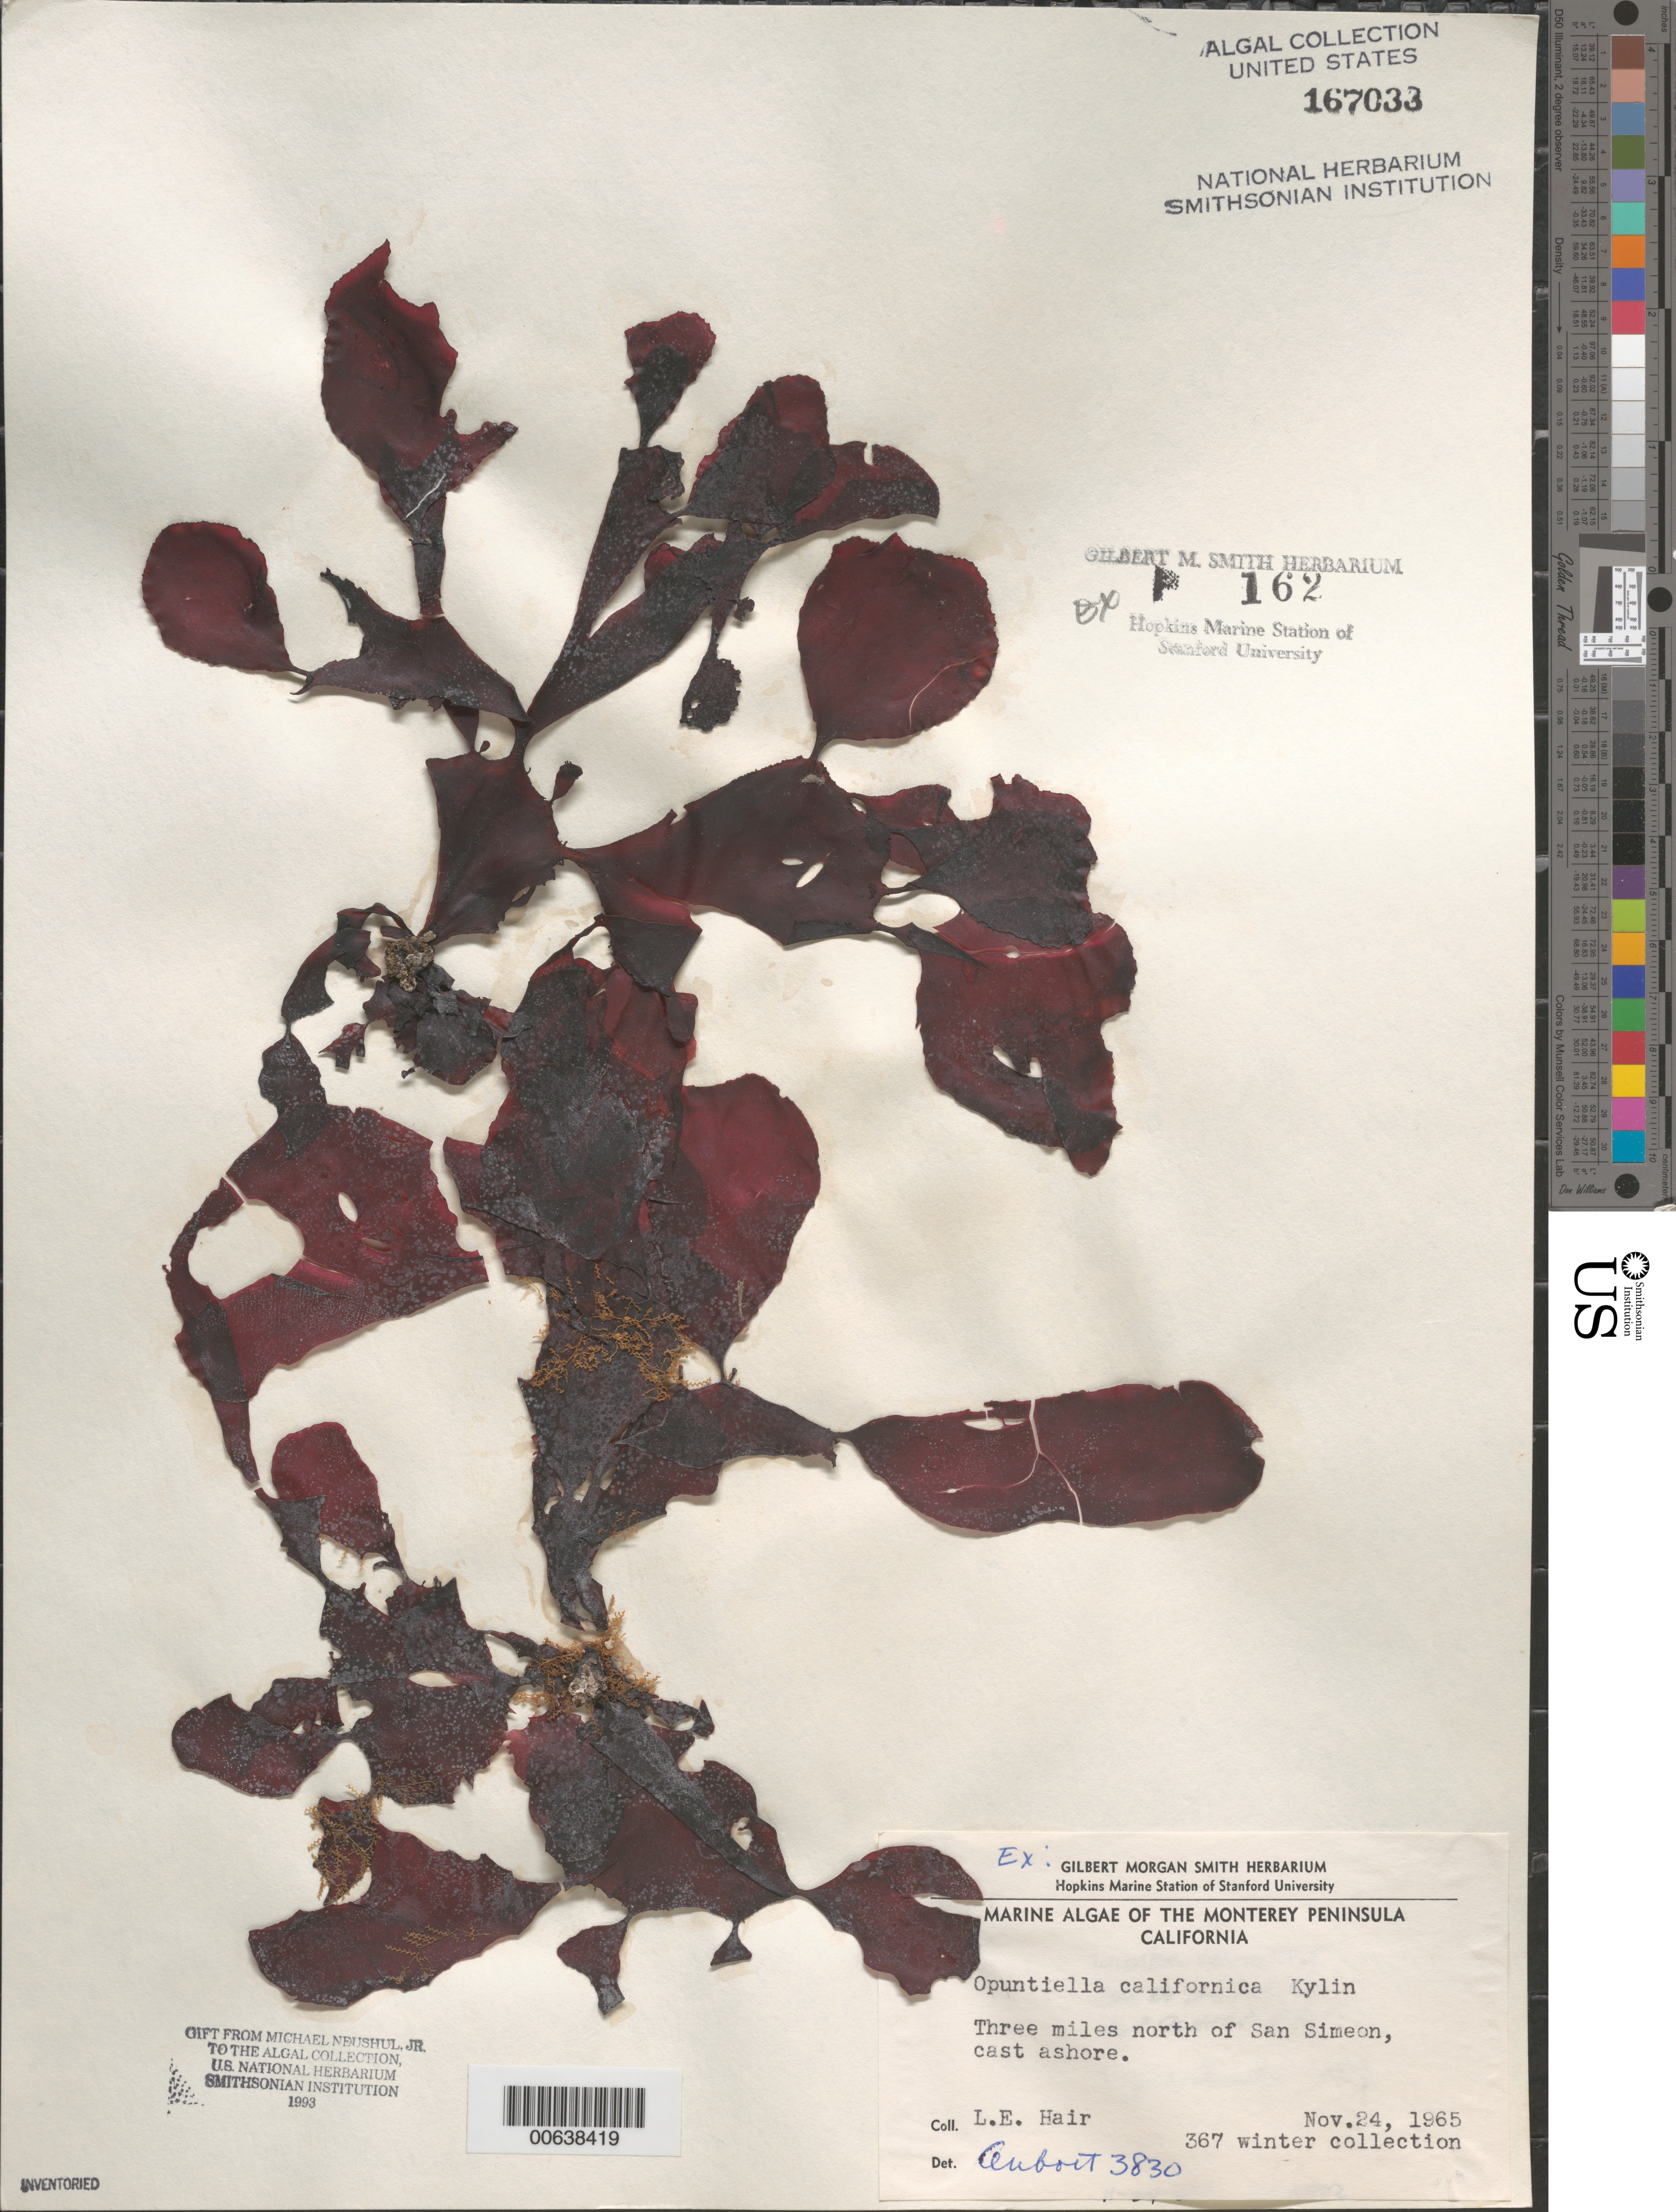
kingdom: Plantae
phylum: Rhodophyta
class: Florideophyceae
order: Gigartinales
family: Furcellariaceae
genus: Opuntiella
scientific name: Opuntiella californica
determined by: Abbott, Isabella A.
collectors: L. Hair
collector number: LEH 367 & IAA 3830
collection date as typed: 24 Nov 1965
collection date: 1965-11-24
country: United States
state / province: California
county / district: San Luis Obispo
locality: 3 miles north of San Simeon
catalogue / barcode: US 167033